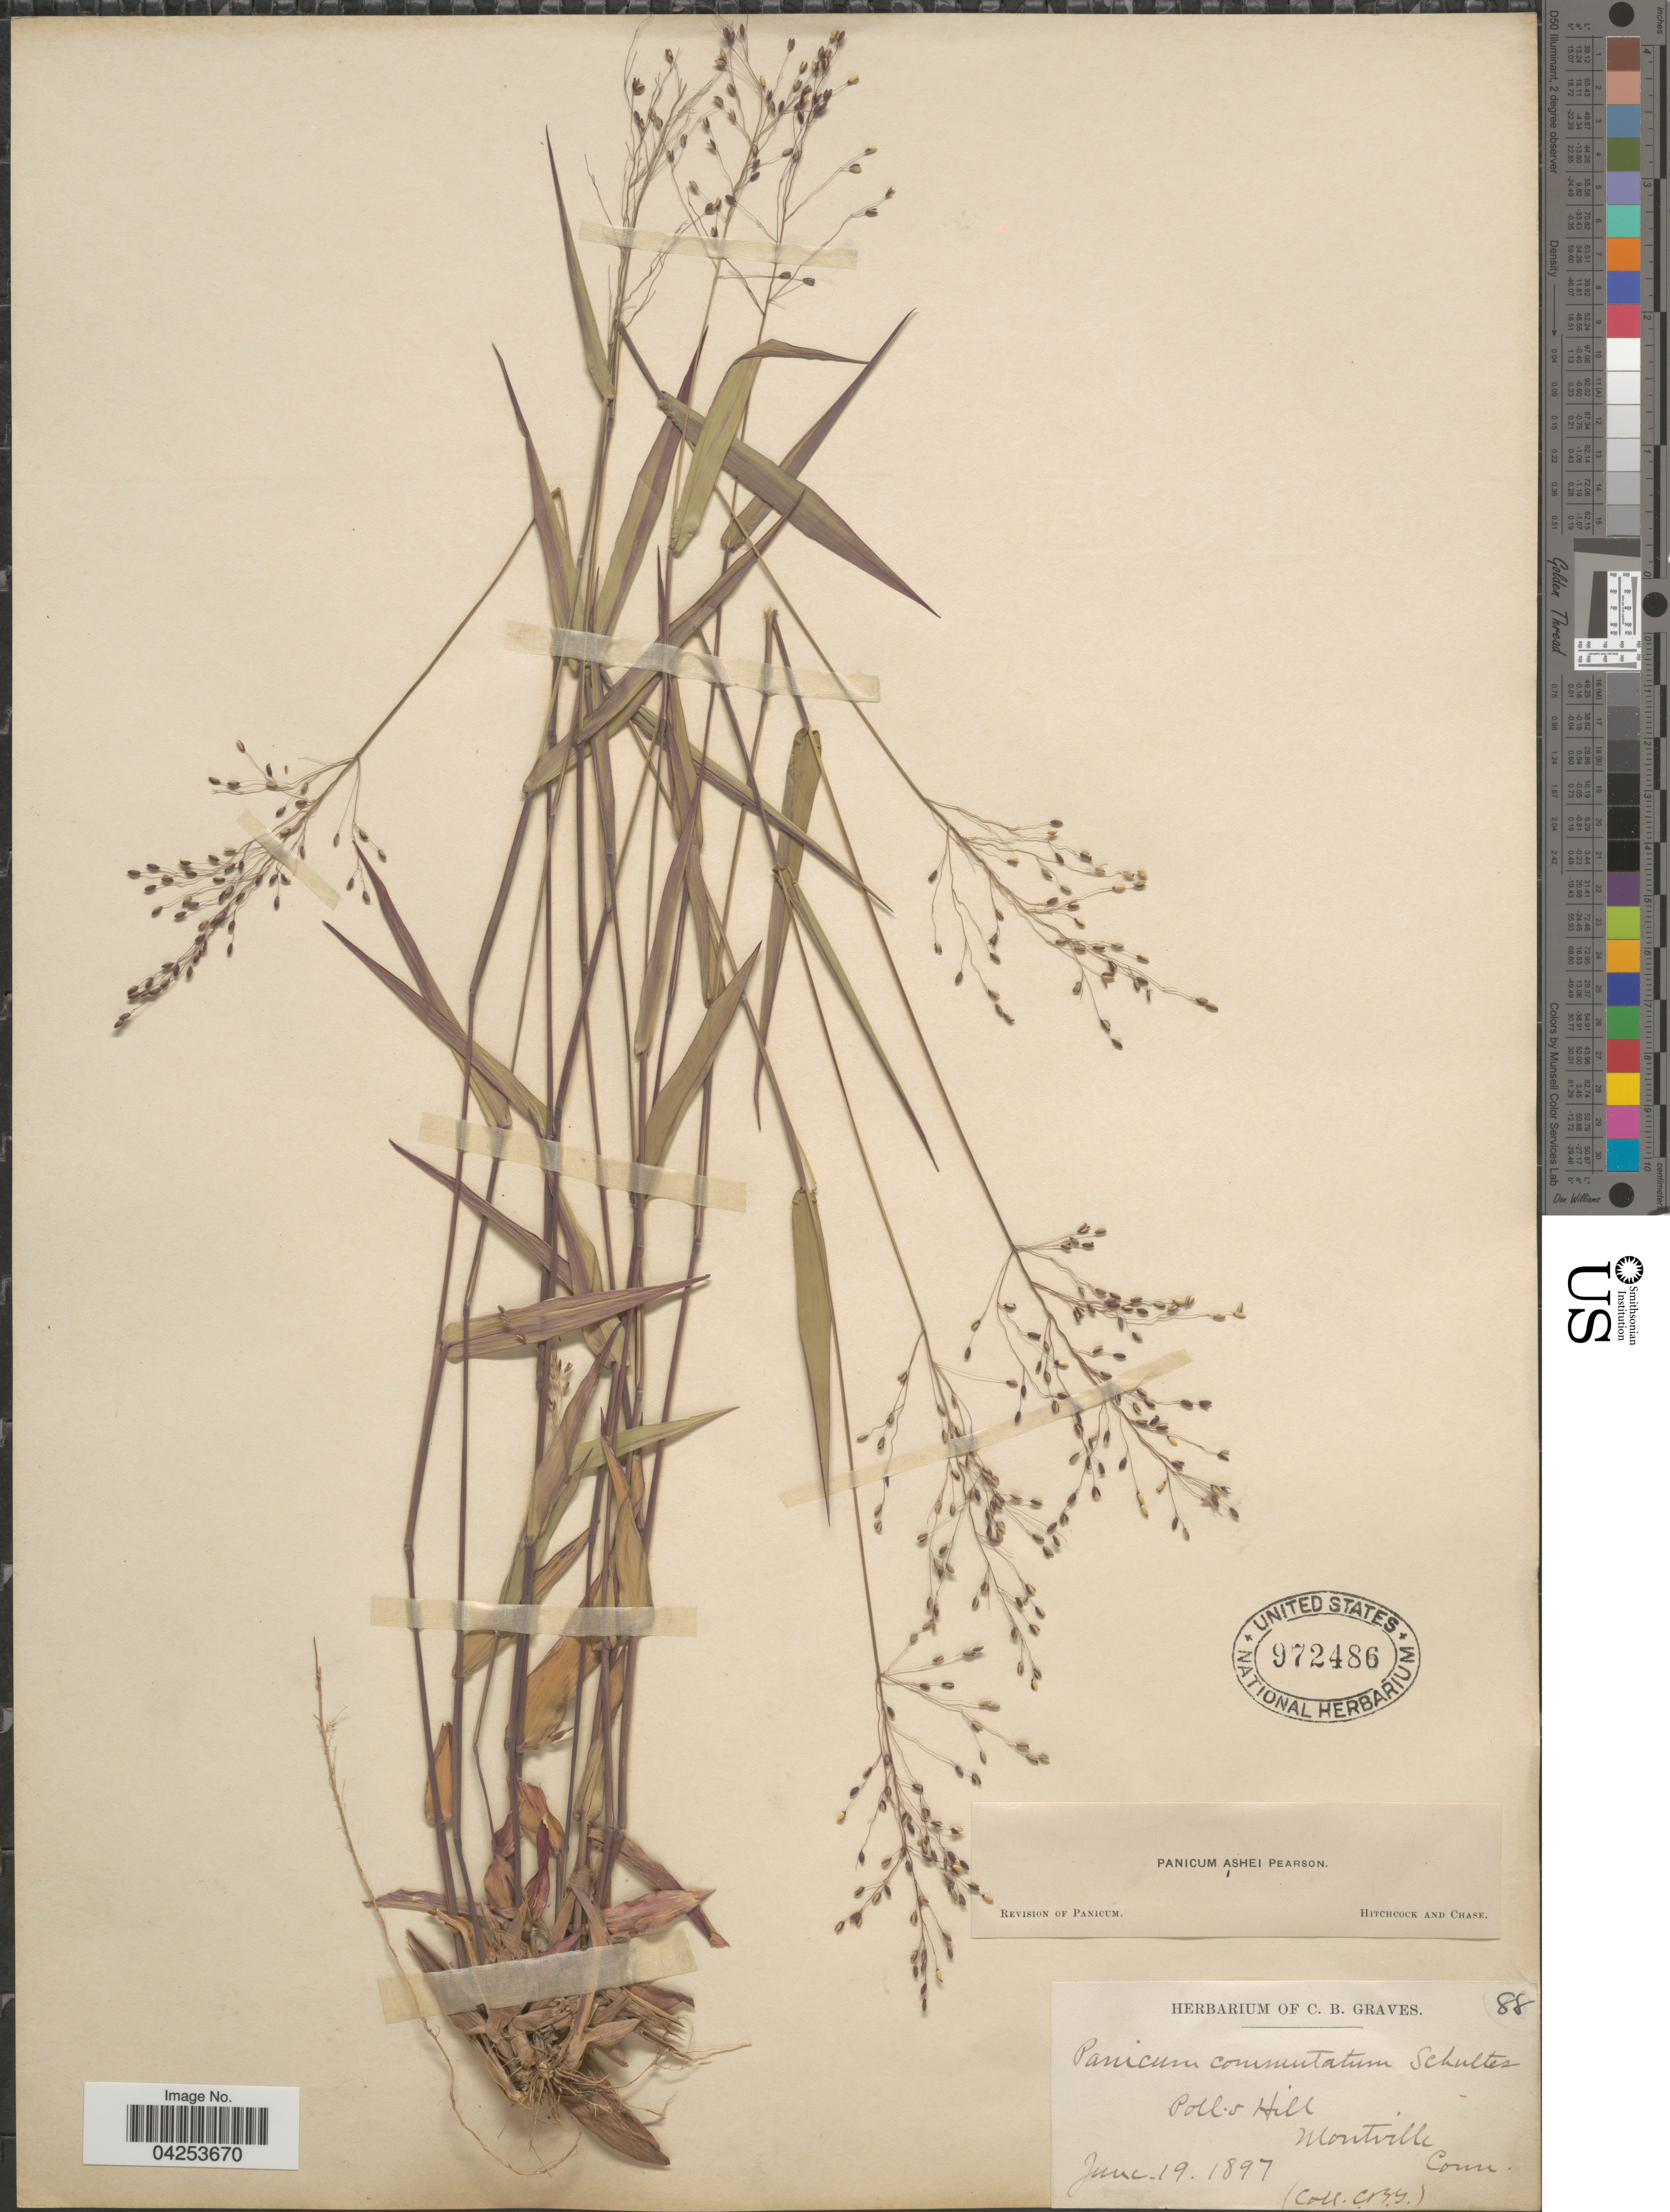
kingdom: Plantae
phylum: Tracheophyta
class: Liliopsida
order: Poales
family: Poaceae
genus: Dichanthelium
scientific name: Dichanthelium commutatum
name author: (Schult.) Gould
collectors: C. Graves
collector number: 88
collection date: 1897-06-19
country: United States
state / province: Connecticut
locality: Poll's Hill Montville.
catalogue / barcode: US 972486